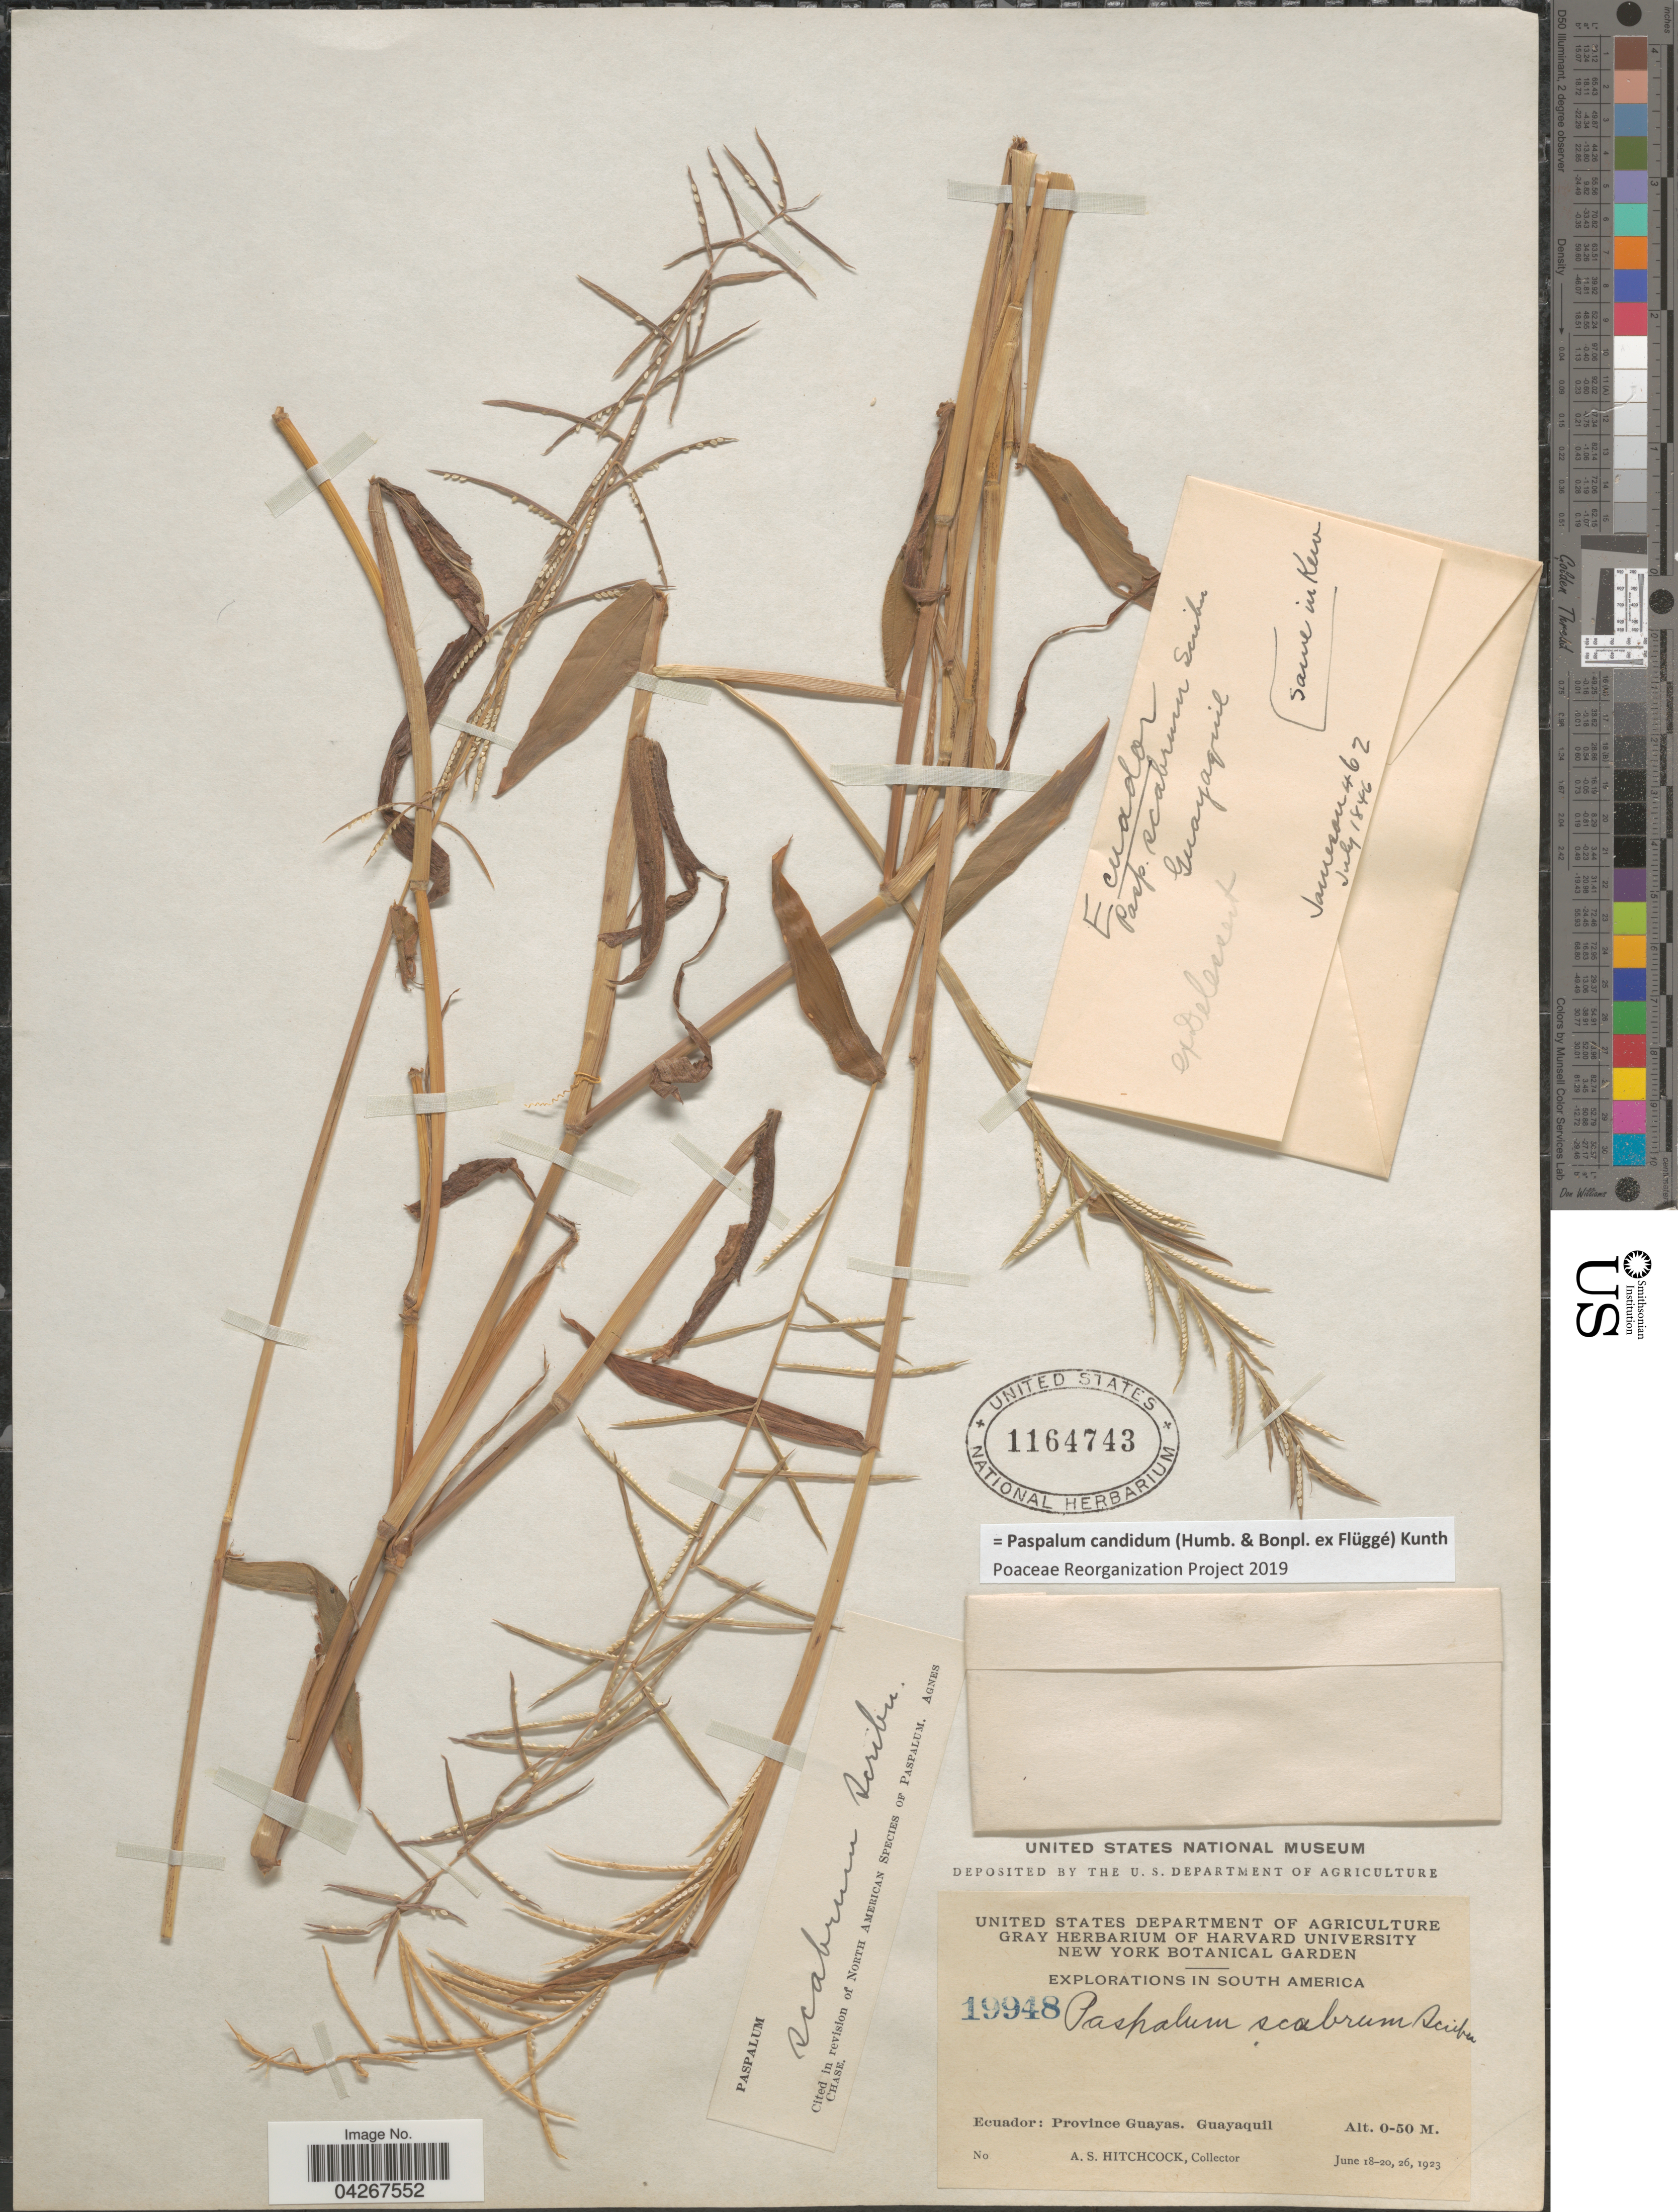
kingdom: Plantae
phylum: Tracheophyta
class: Liliopsida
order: Poales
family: Poaceae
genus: Paspalum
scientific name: Paspalum candidum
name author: (Humb. & Bonpl. ex Fleugge) Kunth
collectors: A. S. Hitchcock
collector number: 19948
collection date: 1923-06-18/1923-06-26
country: Ecuador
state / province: Guayas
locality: Explorations in South America. Guayaquil.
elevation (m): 0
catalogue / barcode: US 1164743